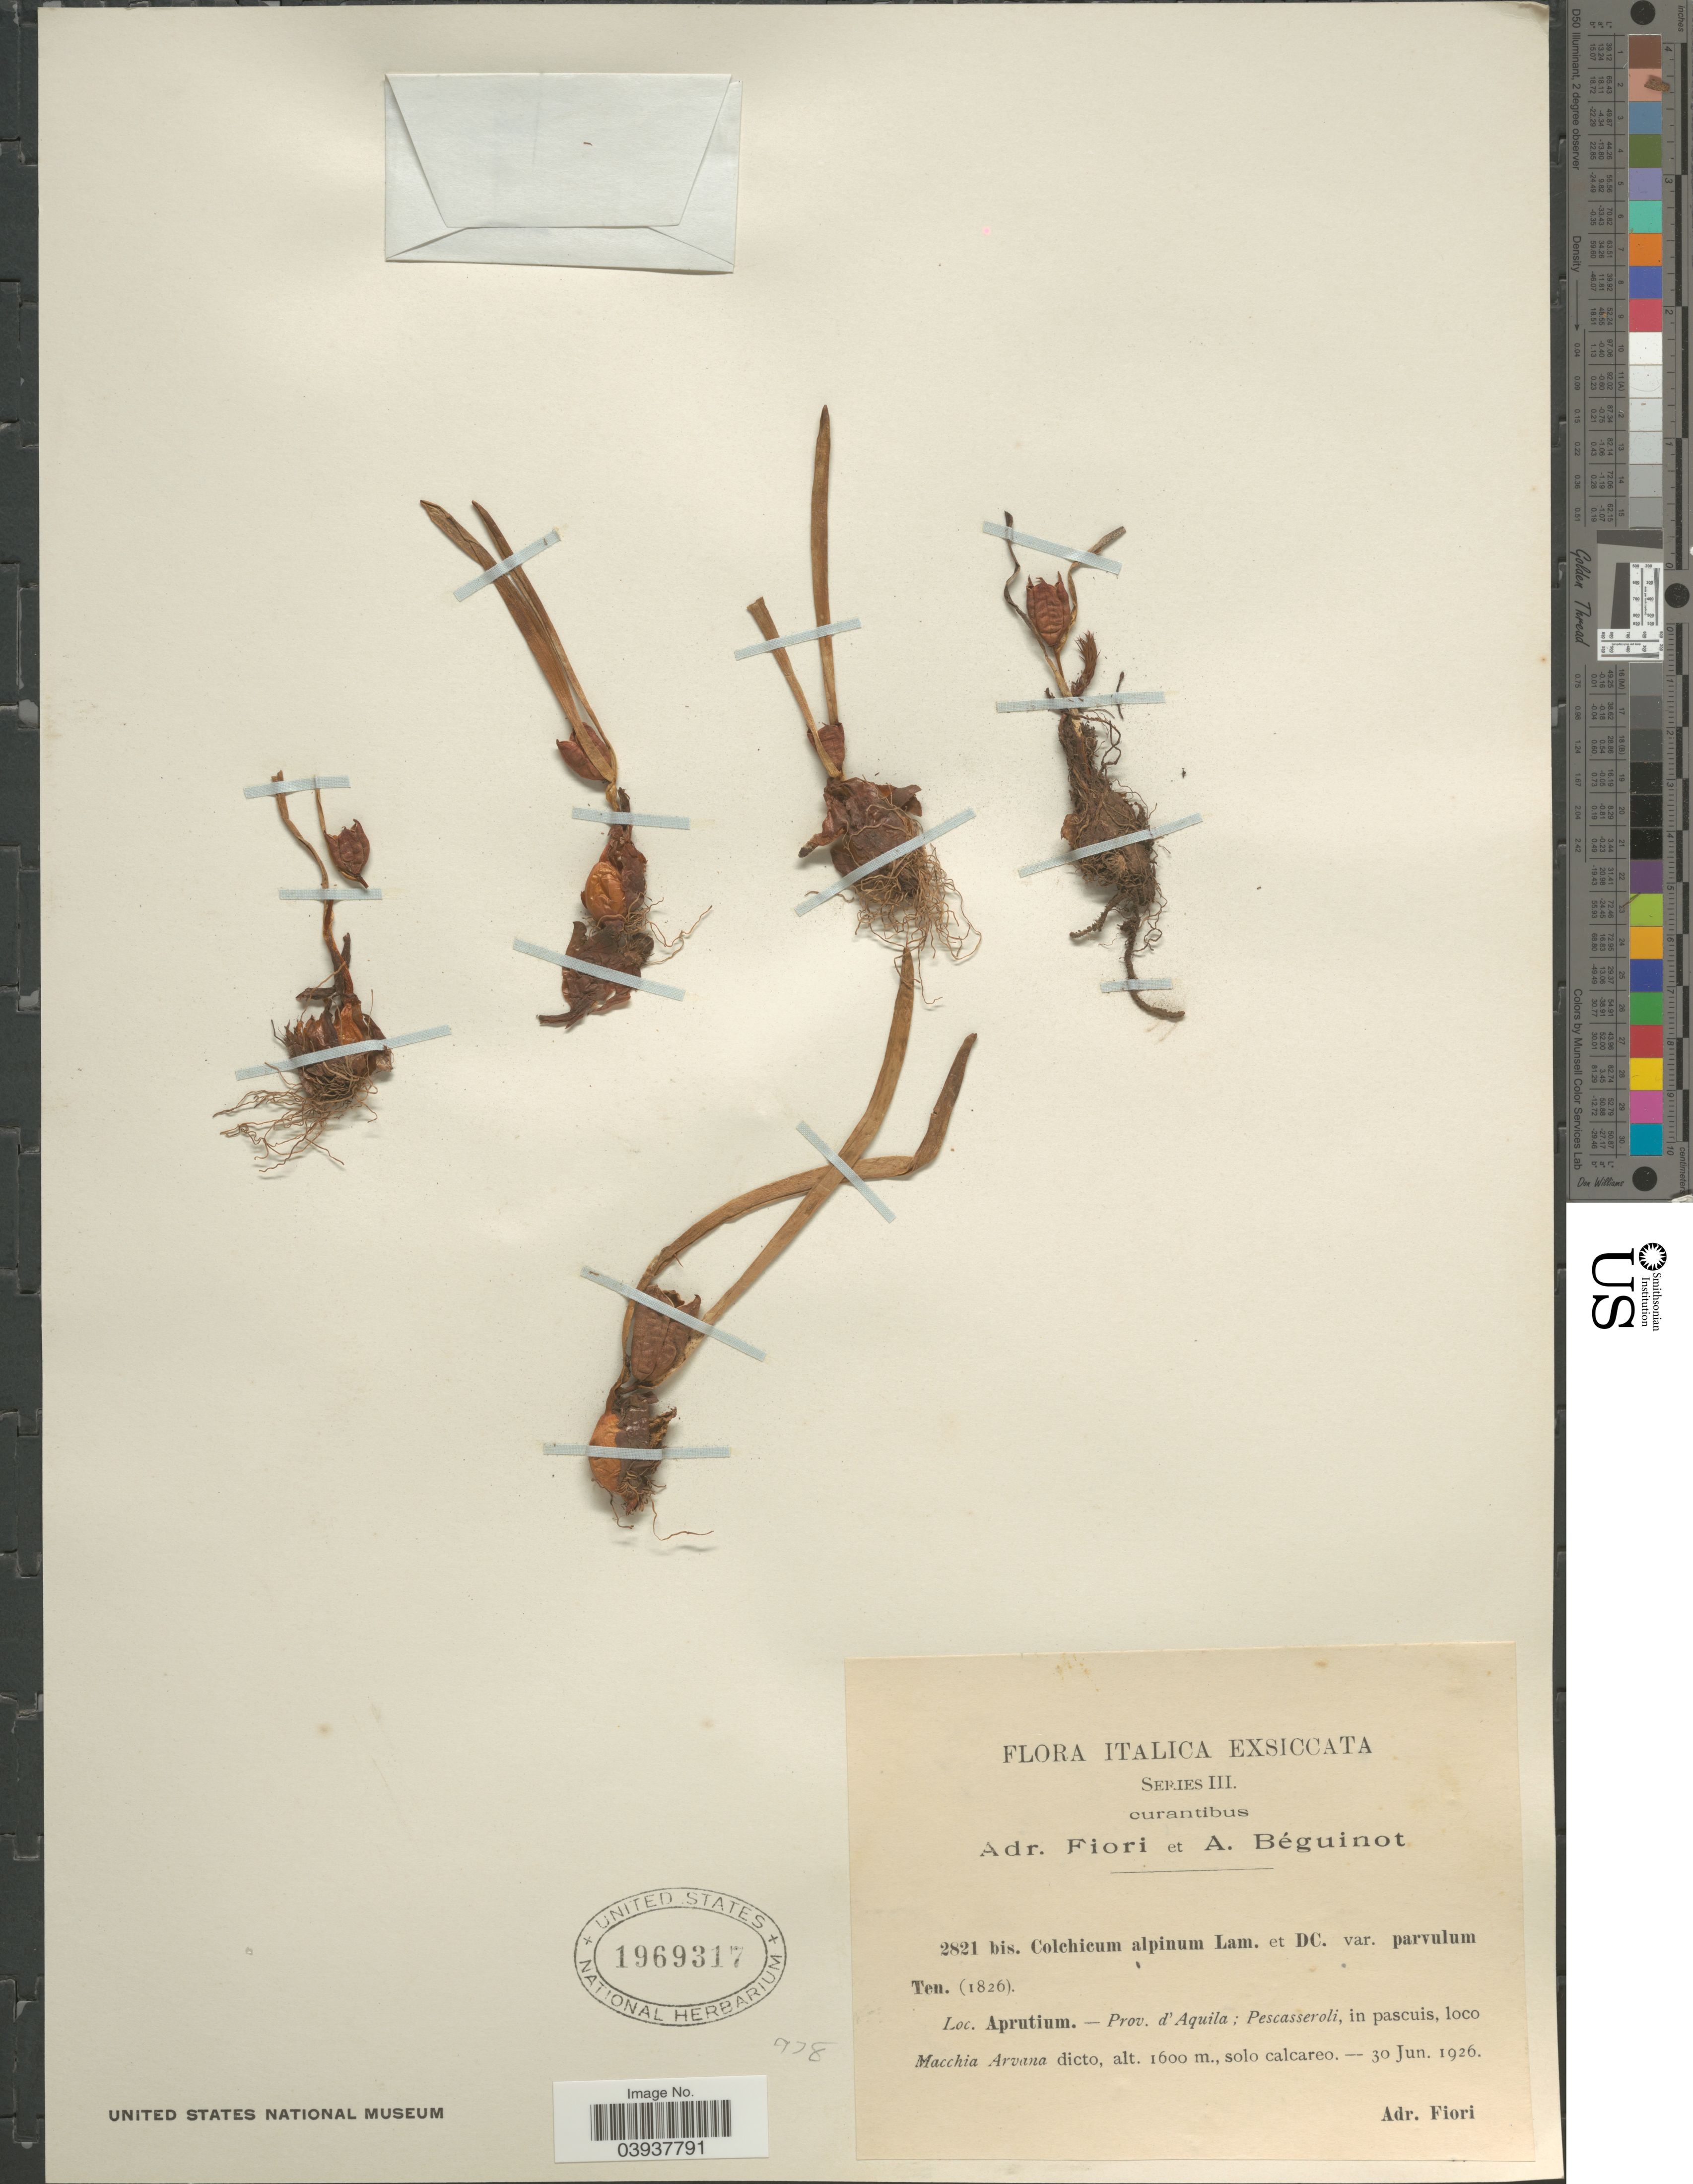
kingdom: Plantae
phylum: Tracheophyta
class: Liliopsida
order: Liliales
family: Colchicaceae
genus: Colchicum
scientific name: Colchicum alpinum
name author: DC.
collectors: A. Fiori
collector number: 2821bis.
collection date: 1926-06-30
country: Italy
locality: Italica. Aprutium, - Prov. d' Aquila; Pescasseroli, in pascuis, loco Macchia Arvana dicto.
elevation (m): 1600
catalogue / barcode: US 1969317